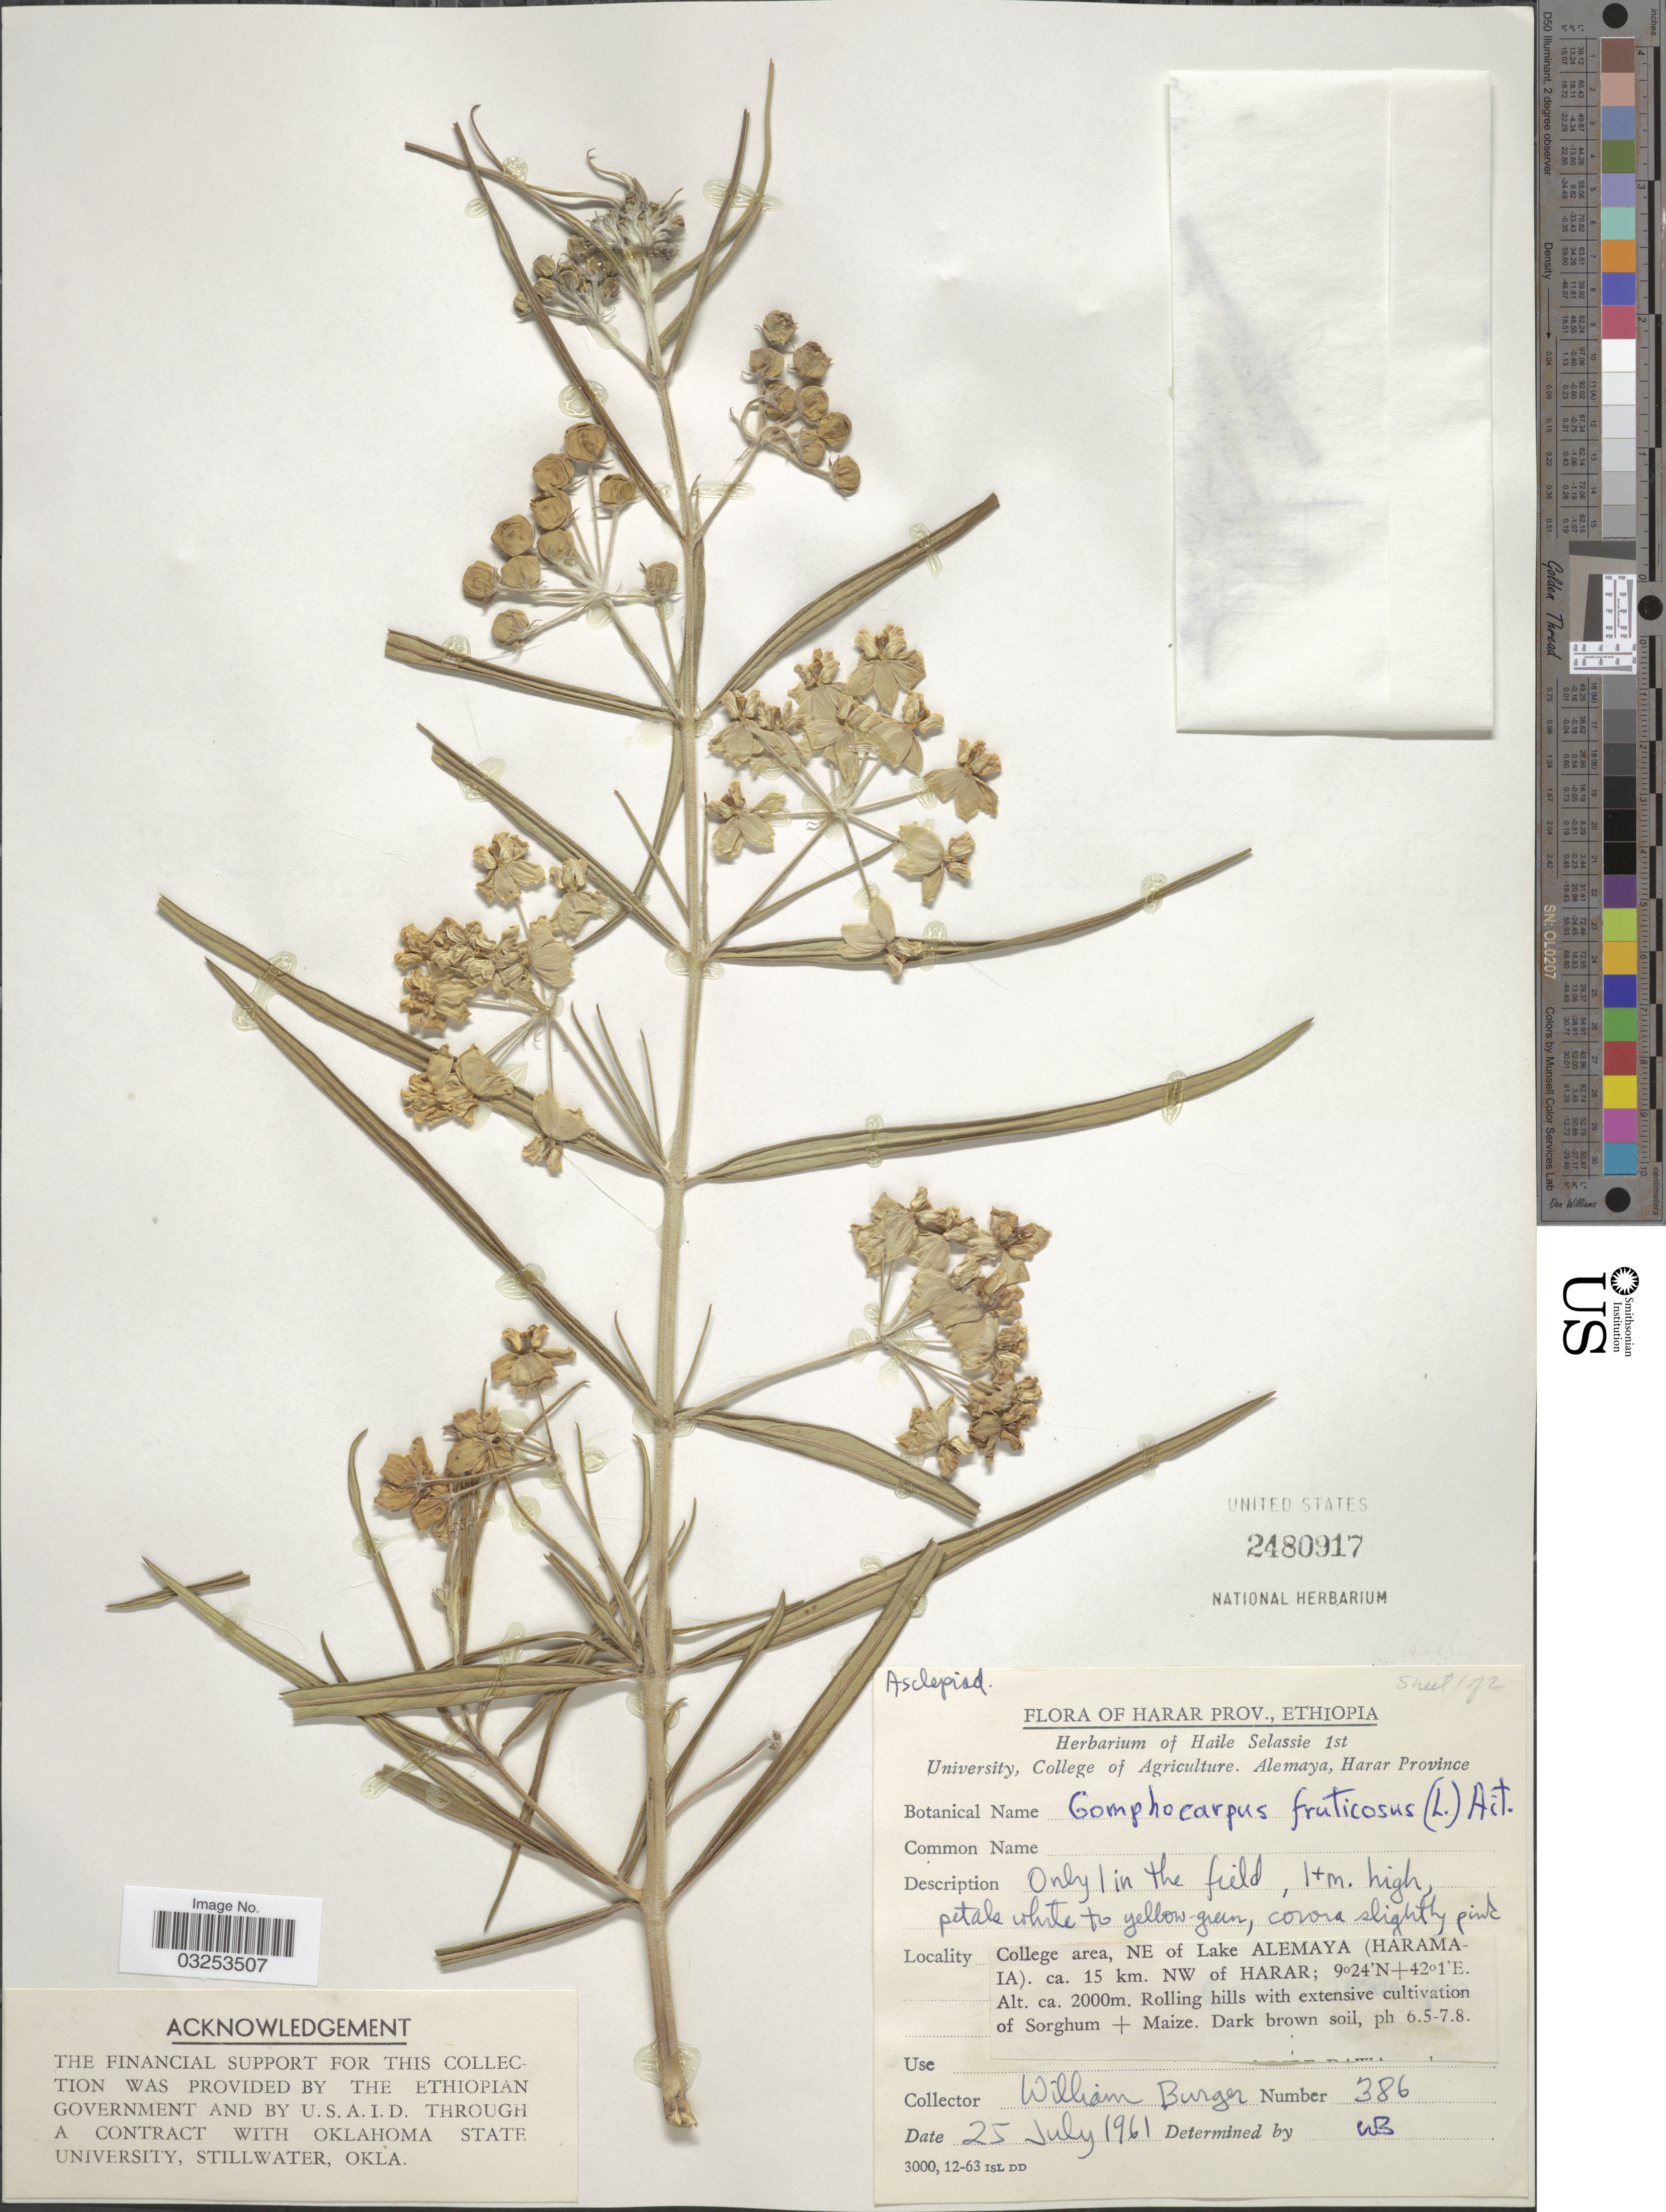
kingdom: Plantae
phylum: Tracheophyta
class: Magnoliopsida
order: Gentianales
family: Apocynaceae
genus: Gomphocarpus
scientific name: Gomphocarpus fruticosus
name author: (L.) W.T. Aiton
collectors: W. Burger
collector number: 386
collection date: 1961-07-25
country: Ethiopia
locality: Harar Prov. College area, NE of Lake Alemaya (Haramaia). ca. 15 km. NW of Harar.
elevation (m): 2000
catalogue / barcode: US 2480917